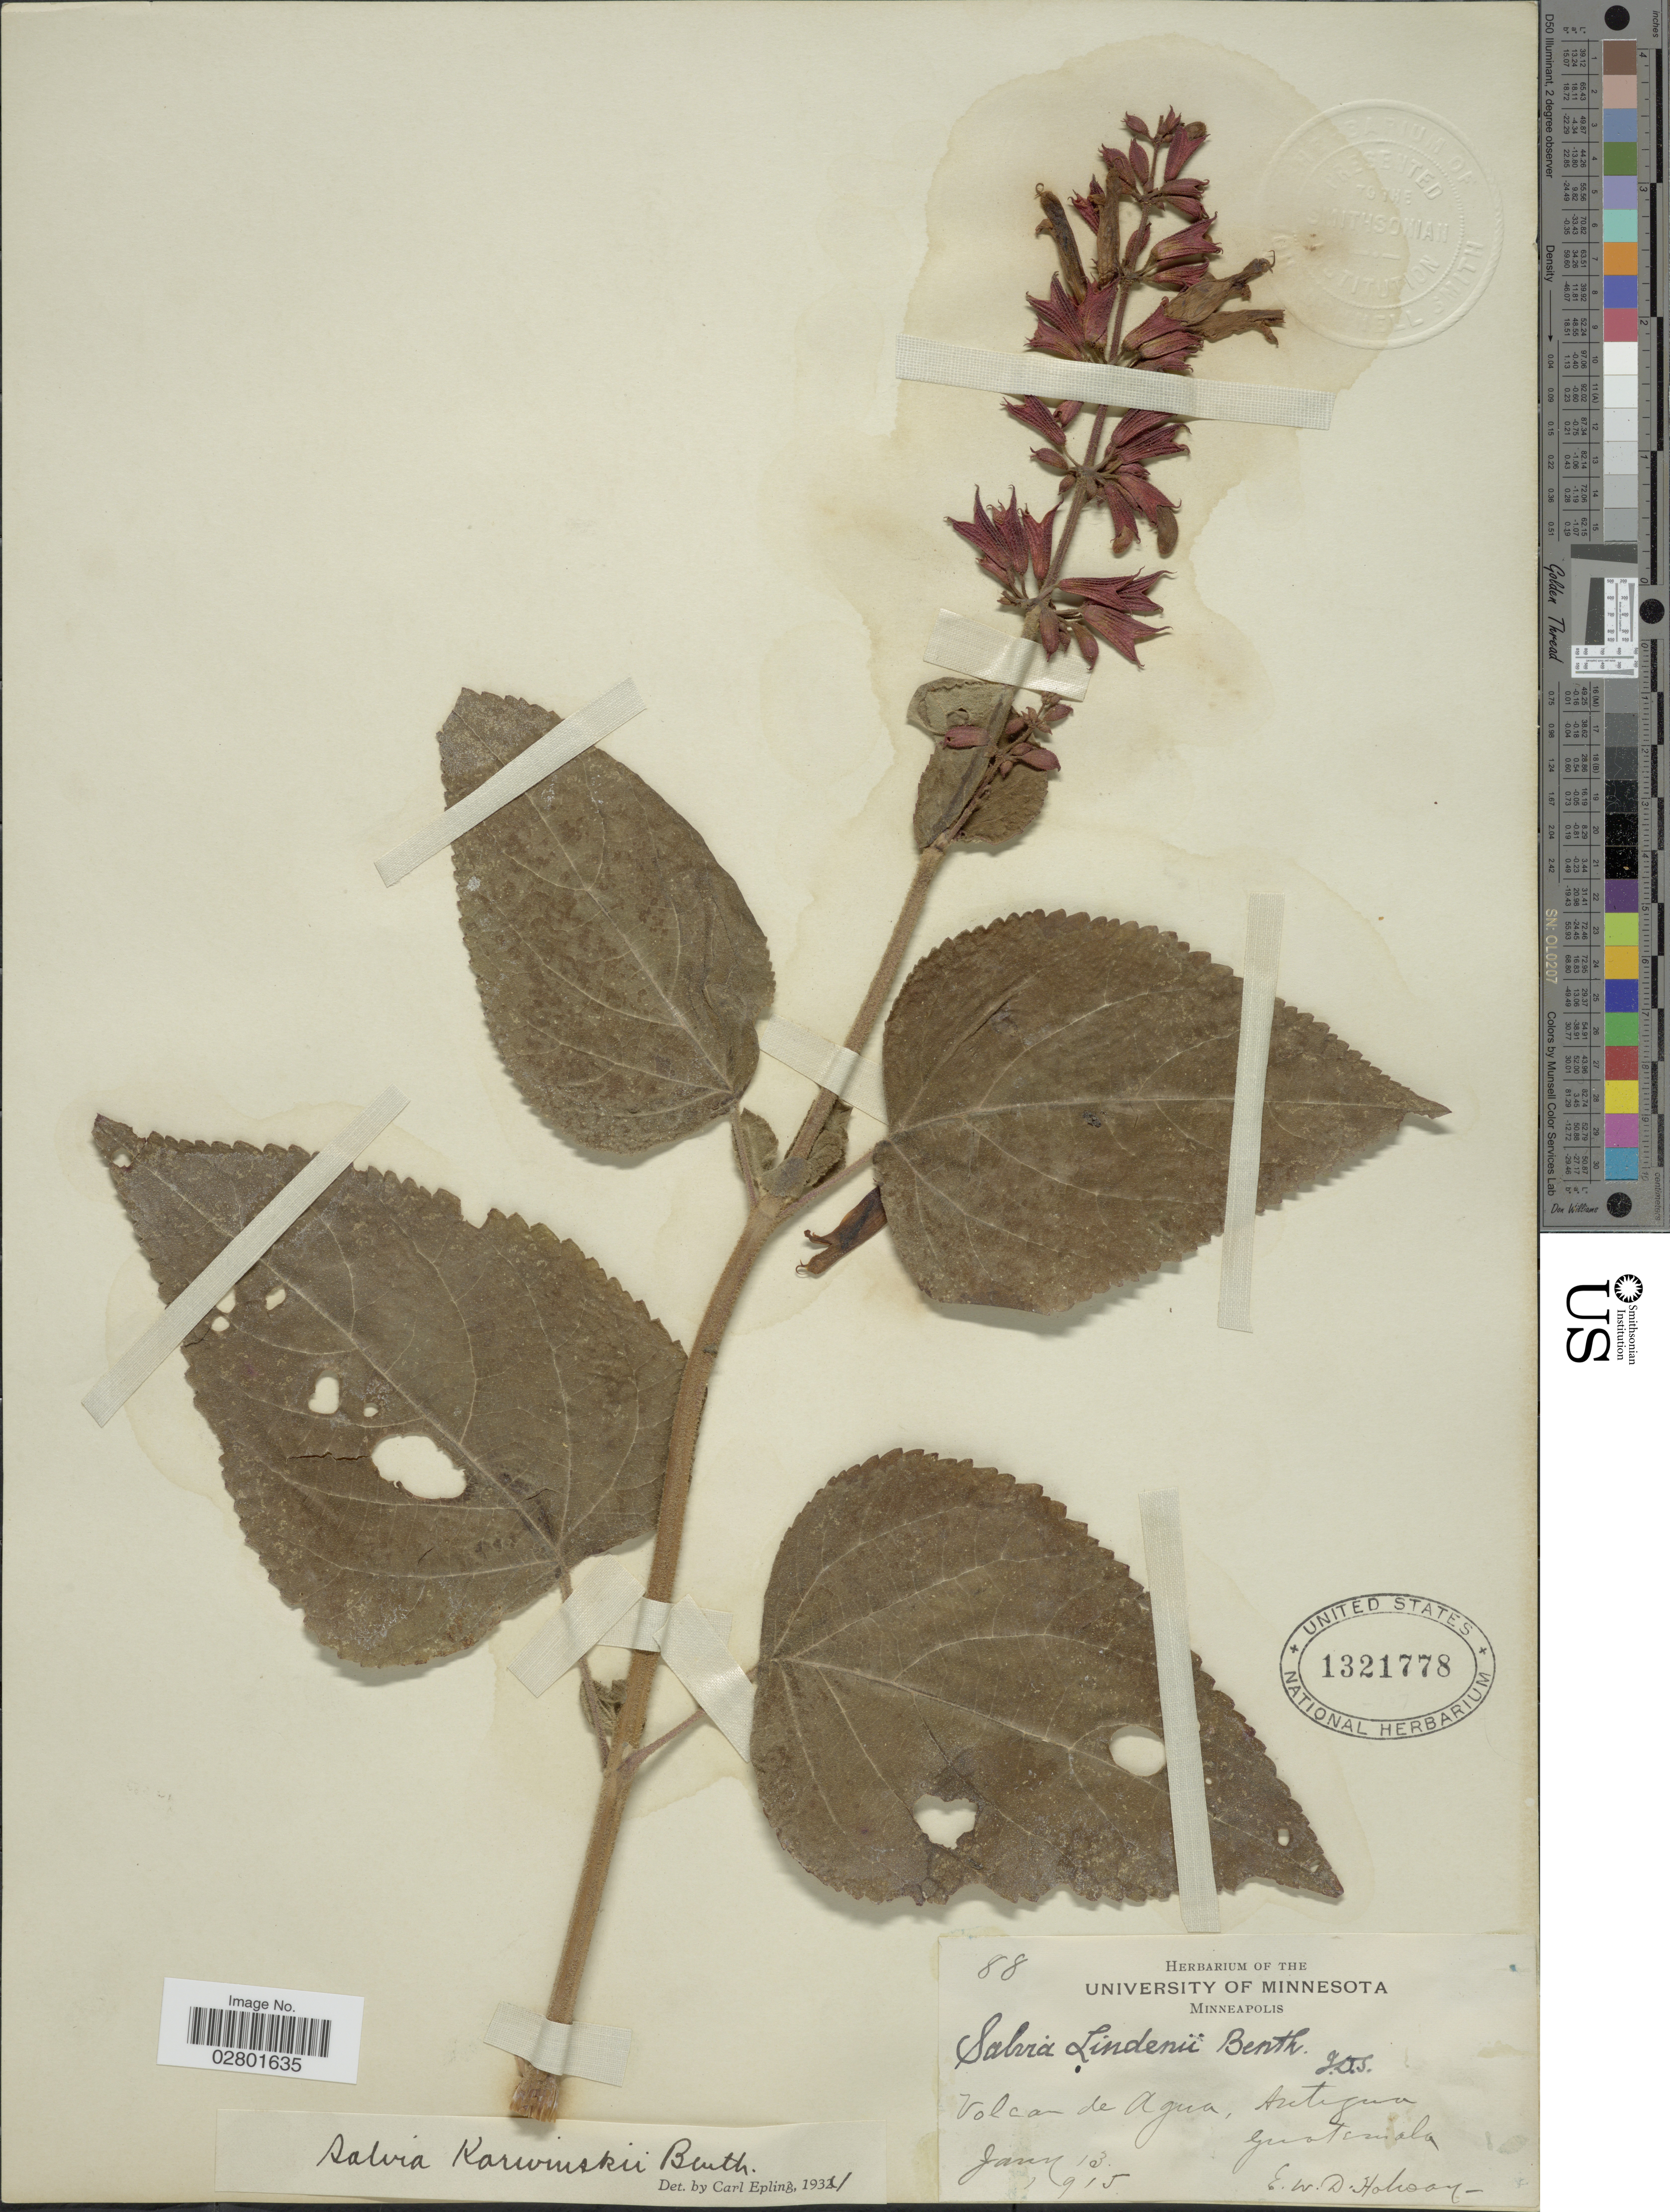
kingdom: Plantae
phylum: Tracheophyta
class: Magnoliopsida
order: Lamiales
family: Lamiaceae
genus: Salvia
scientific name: Salvia karwinskii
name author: Benth.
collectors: E. W. D. Holway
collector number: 88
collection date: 1915-01-13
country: Guatemala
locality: Volcan de Agua, Antigua.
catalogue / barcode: US 1321778